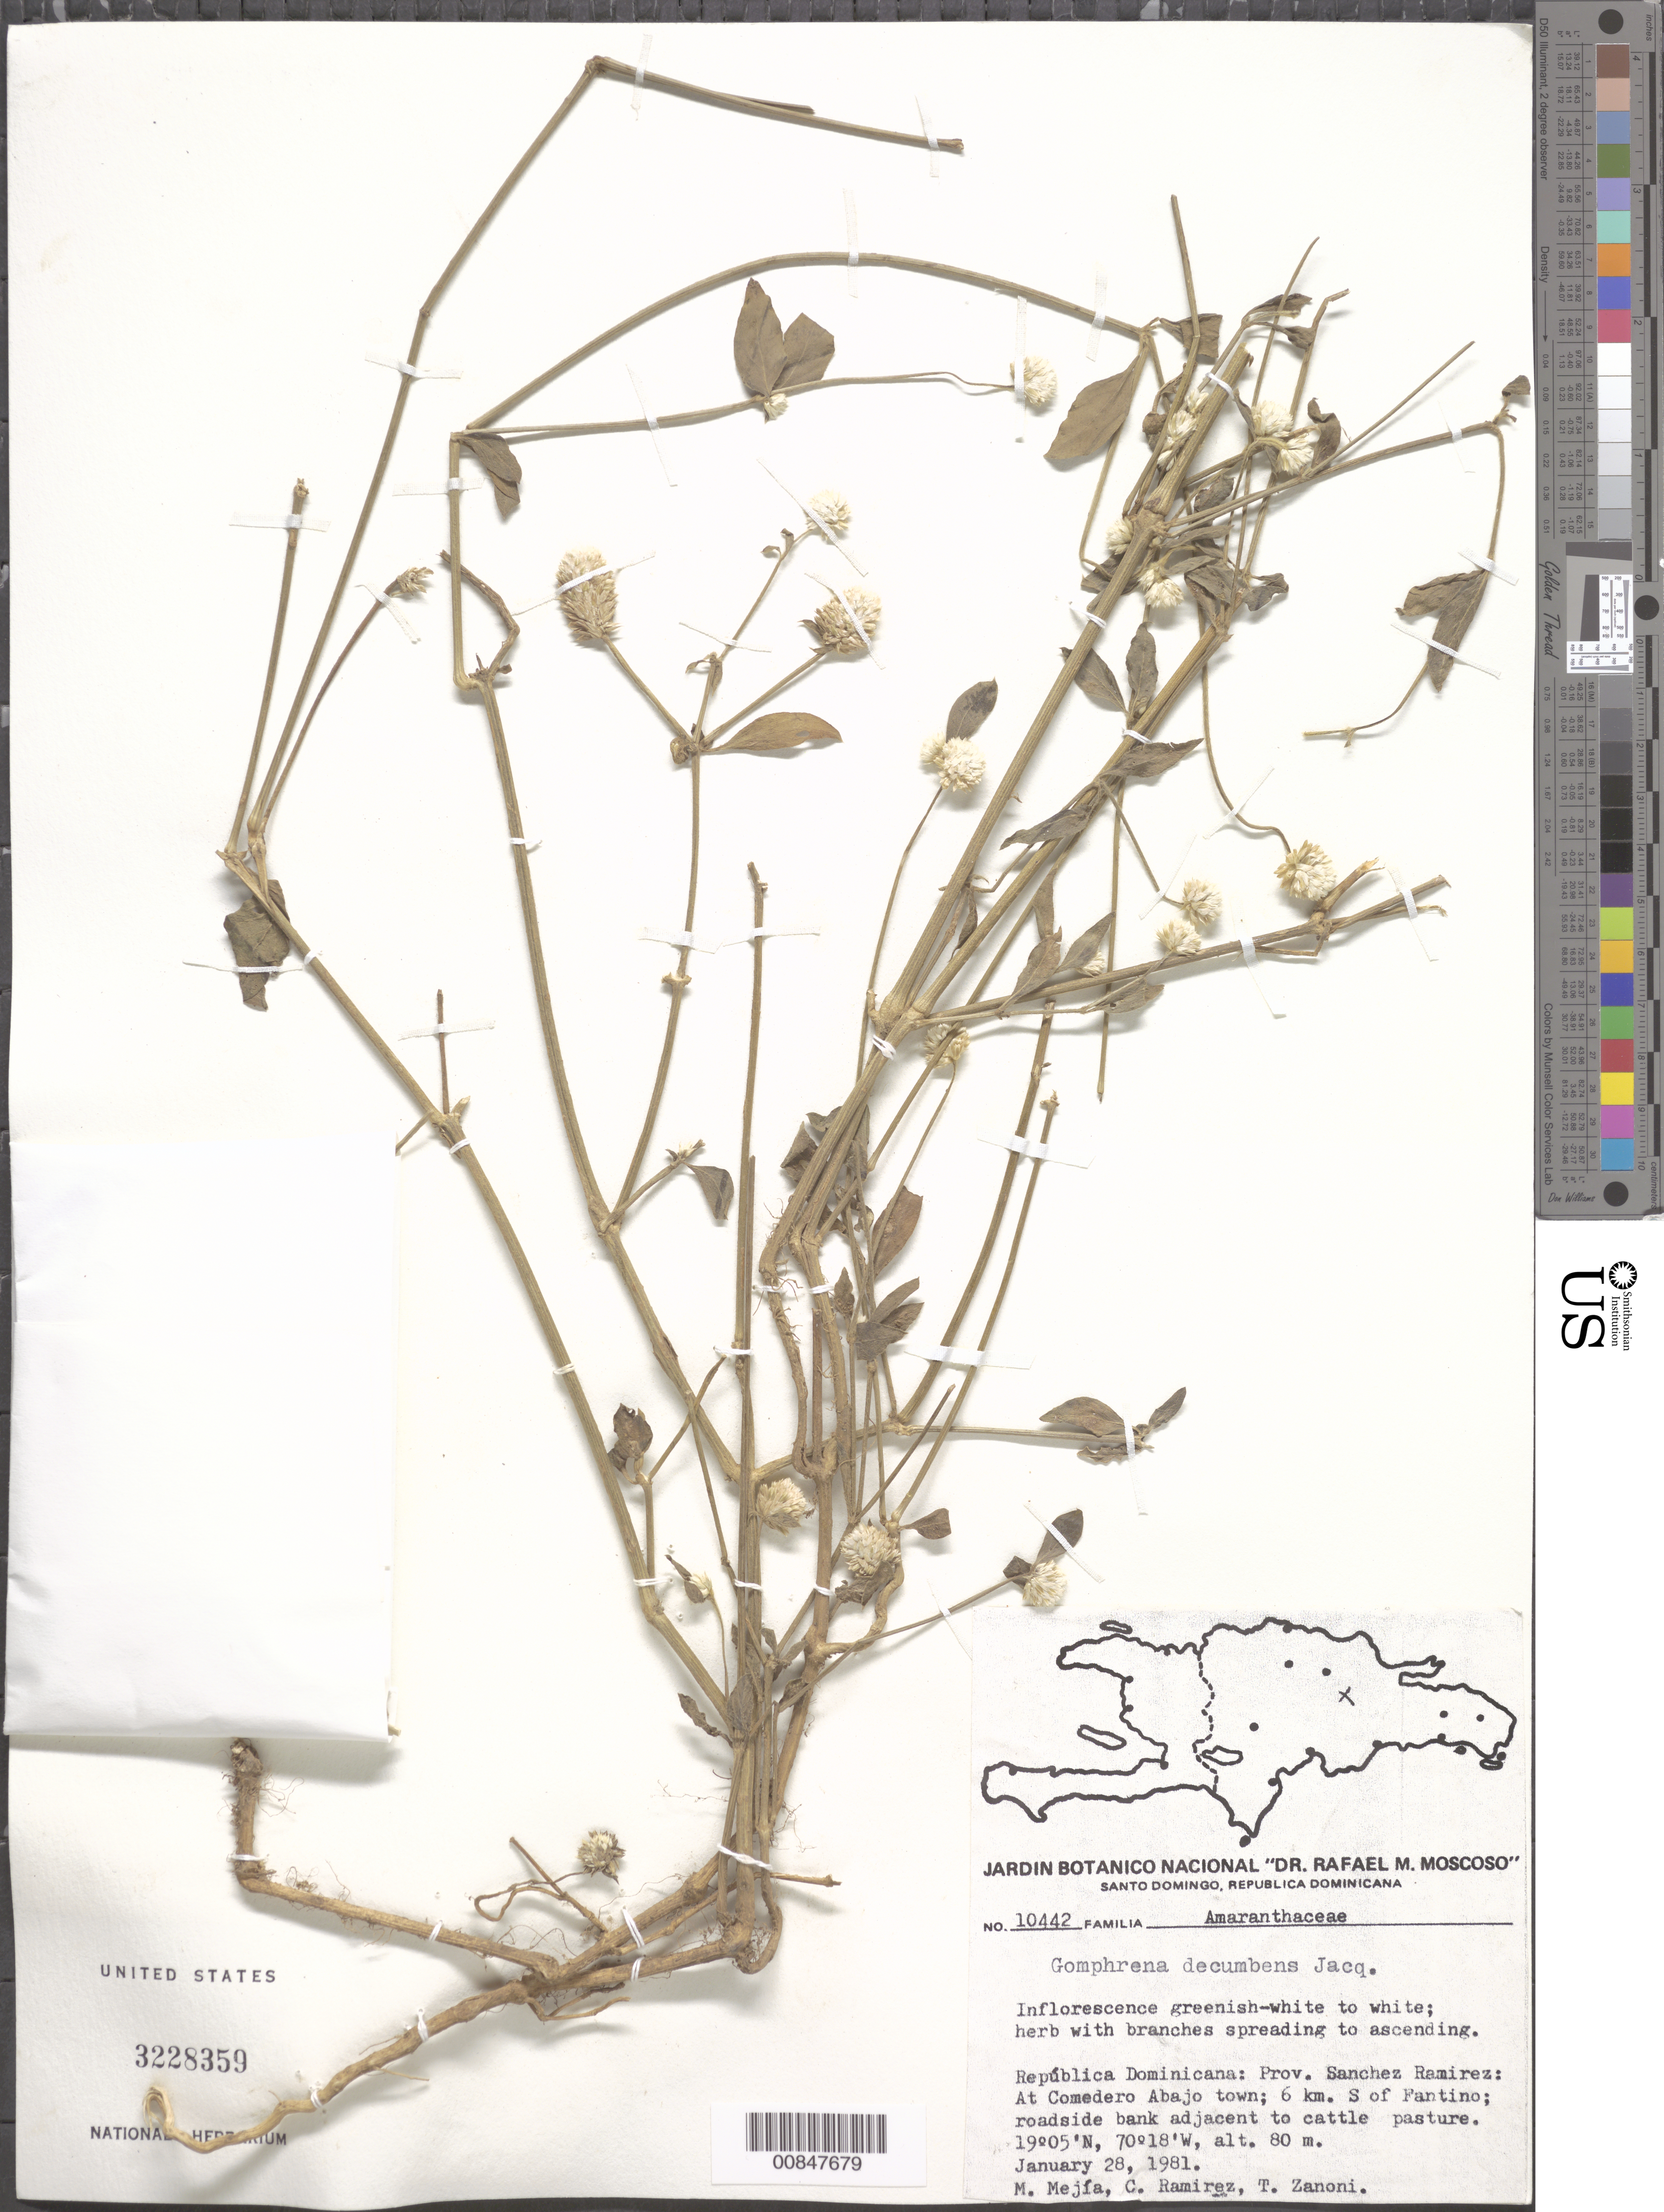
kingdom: Plantae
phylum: Tracheophyta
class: Magnoliopsida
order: Caryophyllales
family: Amaranthaceae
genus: Gomphrena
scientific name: Gomphrena serrata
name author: L.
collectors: M. Mejia, C. Ramirez & T. A. Zanoni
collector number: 10442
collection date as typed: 28 Jan 1981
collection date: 1981-01-28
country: Dominican Republic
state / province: Sanchez Ramirez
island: Hispaniola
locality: Comedero Abajo town; 6 km. S of Fantino.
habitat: Roadside bank adjacent to cattle pasture.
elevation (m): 80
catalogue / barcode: US 3228359